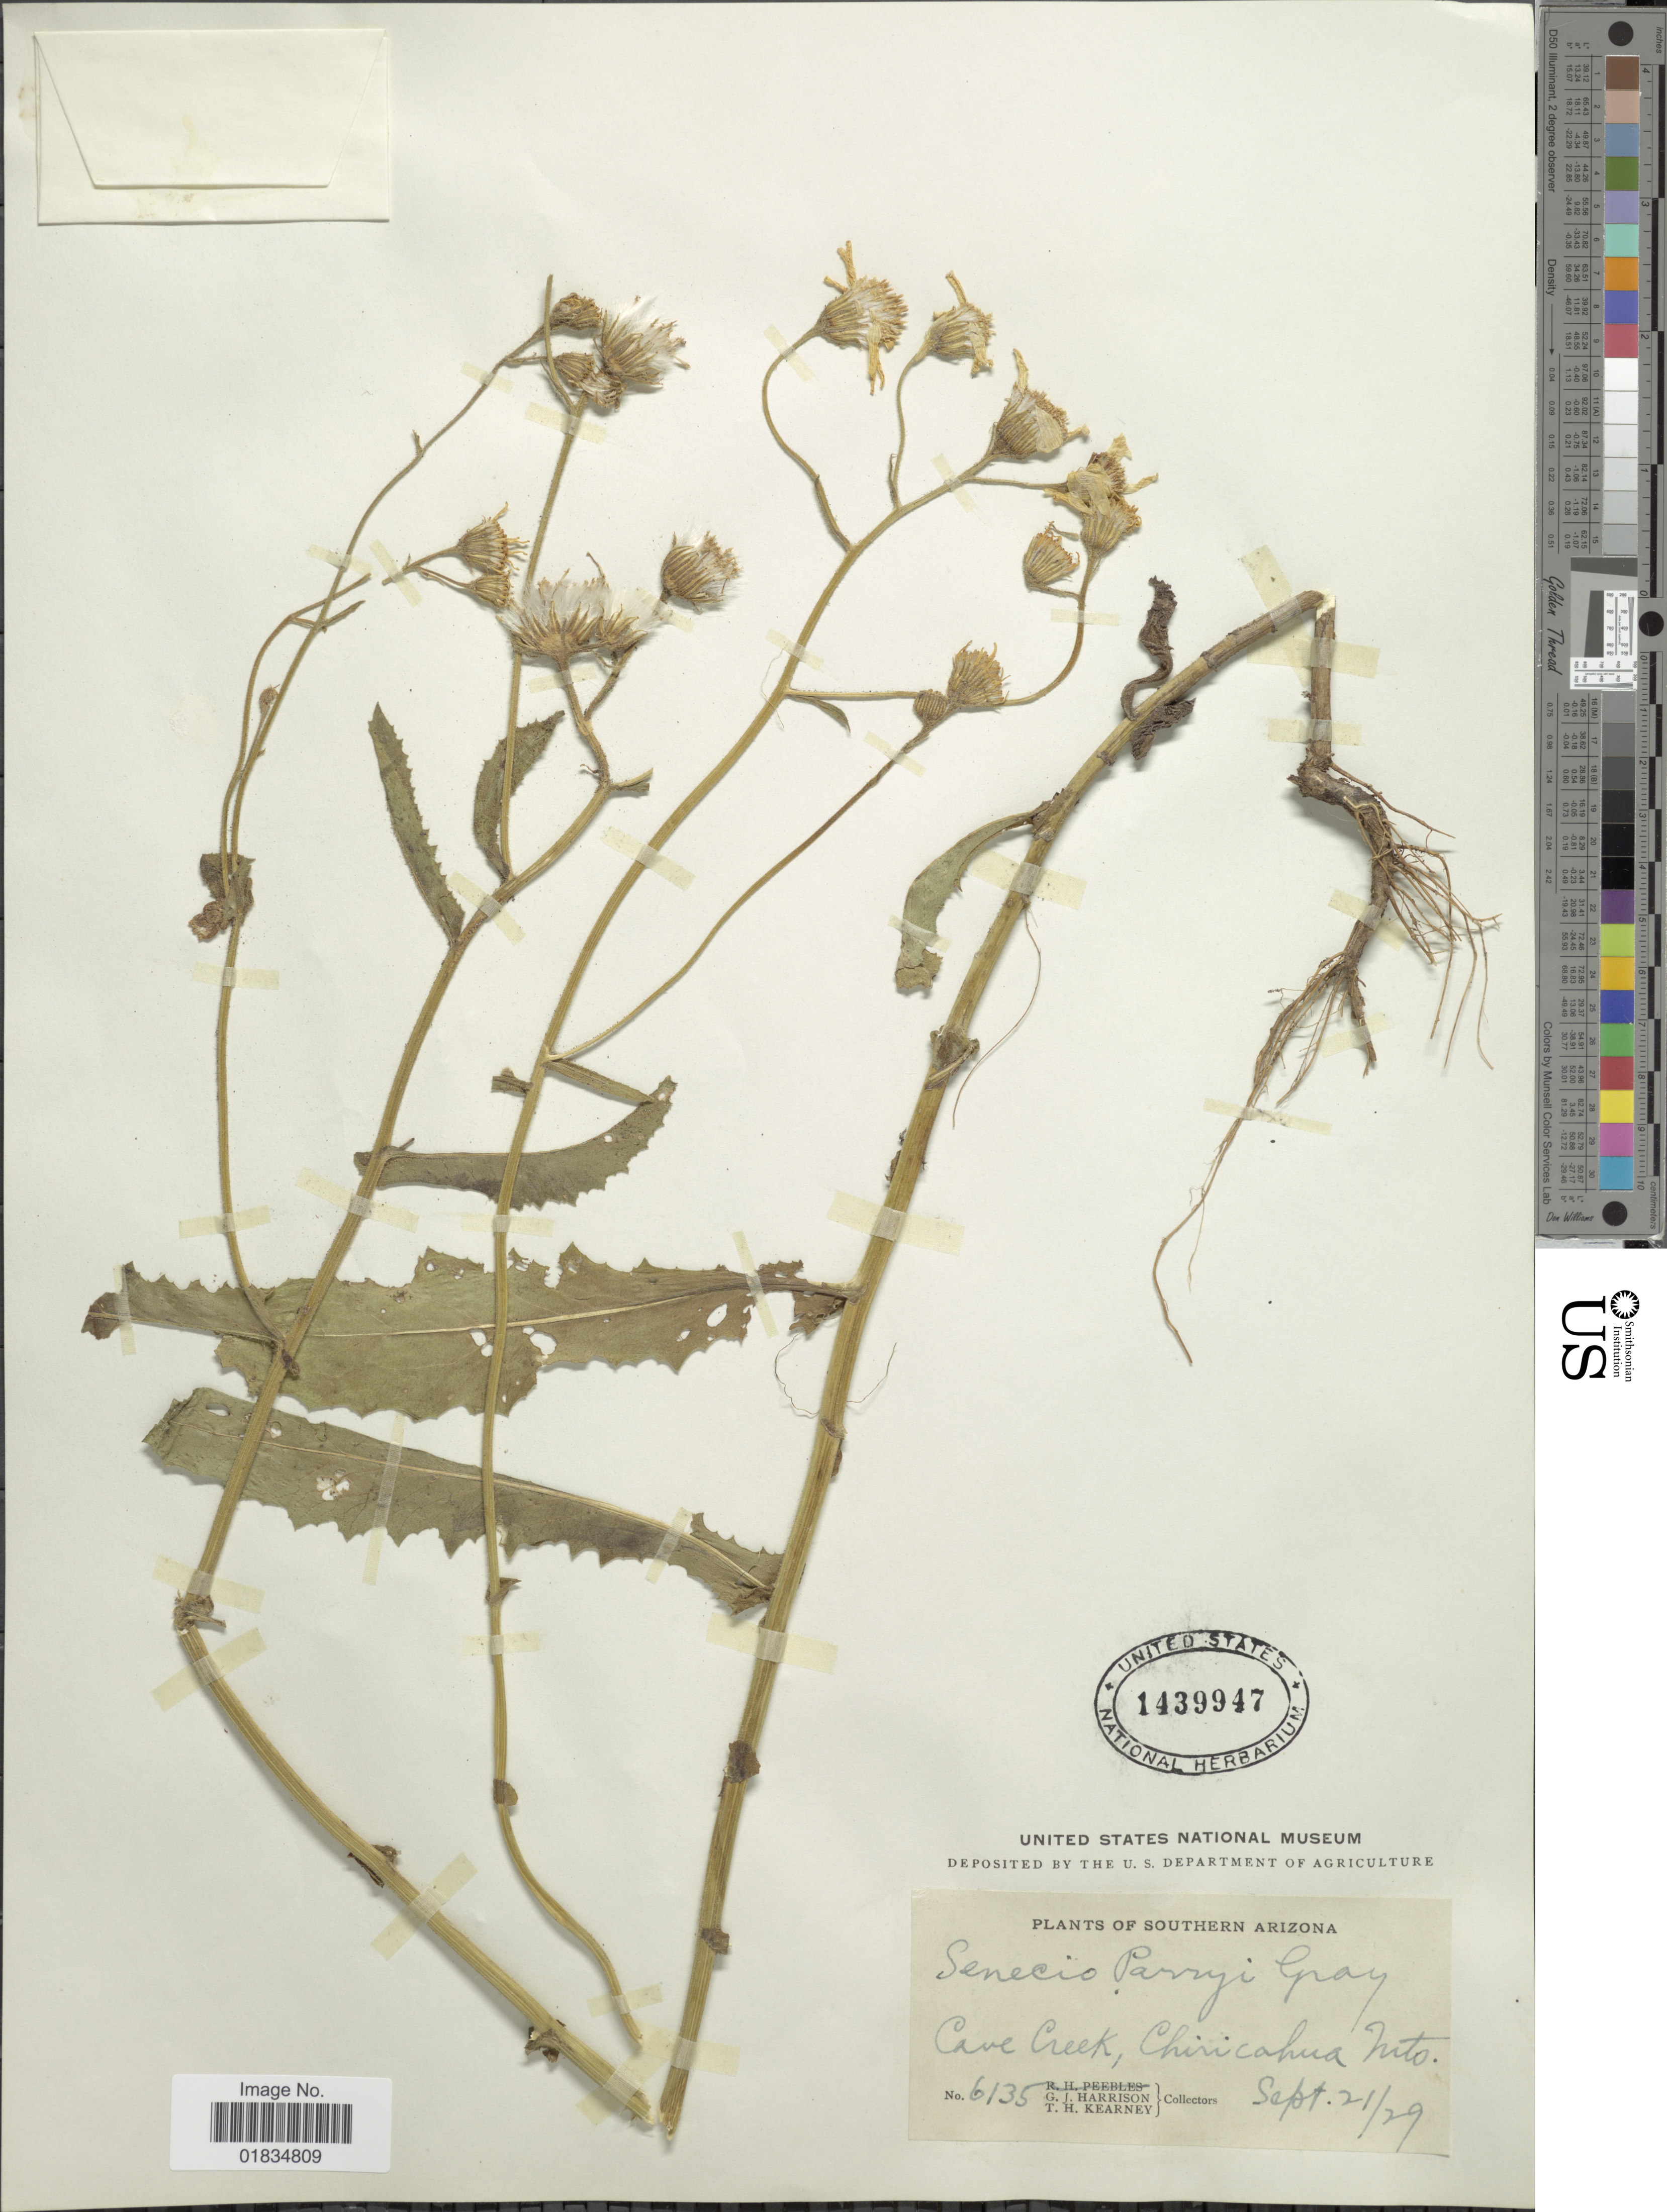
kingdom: Plantae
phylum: Tracheophyta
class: Magnoliopsida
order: Asterales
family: Asteraceae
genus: Senecio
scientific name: Senecio parryi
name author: A. Gray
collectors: G. J. Harrison & T. H. Kearney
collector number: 6135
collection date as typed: Transcribed d/m/y: 21/9/29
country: United States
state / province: Arizona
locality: Southern Arizona, Cave Creek, Chiricahua Mts.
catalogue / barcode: US 1439947